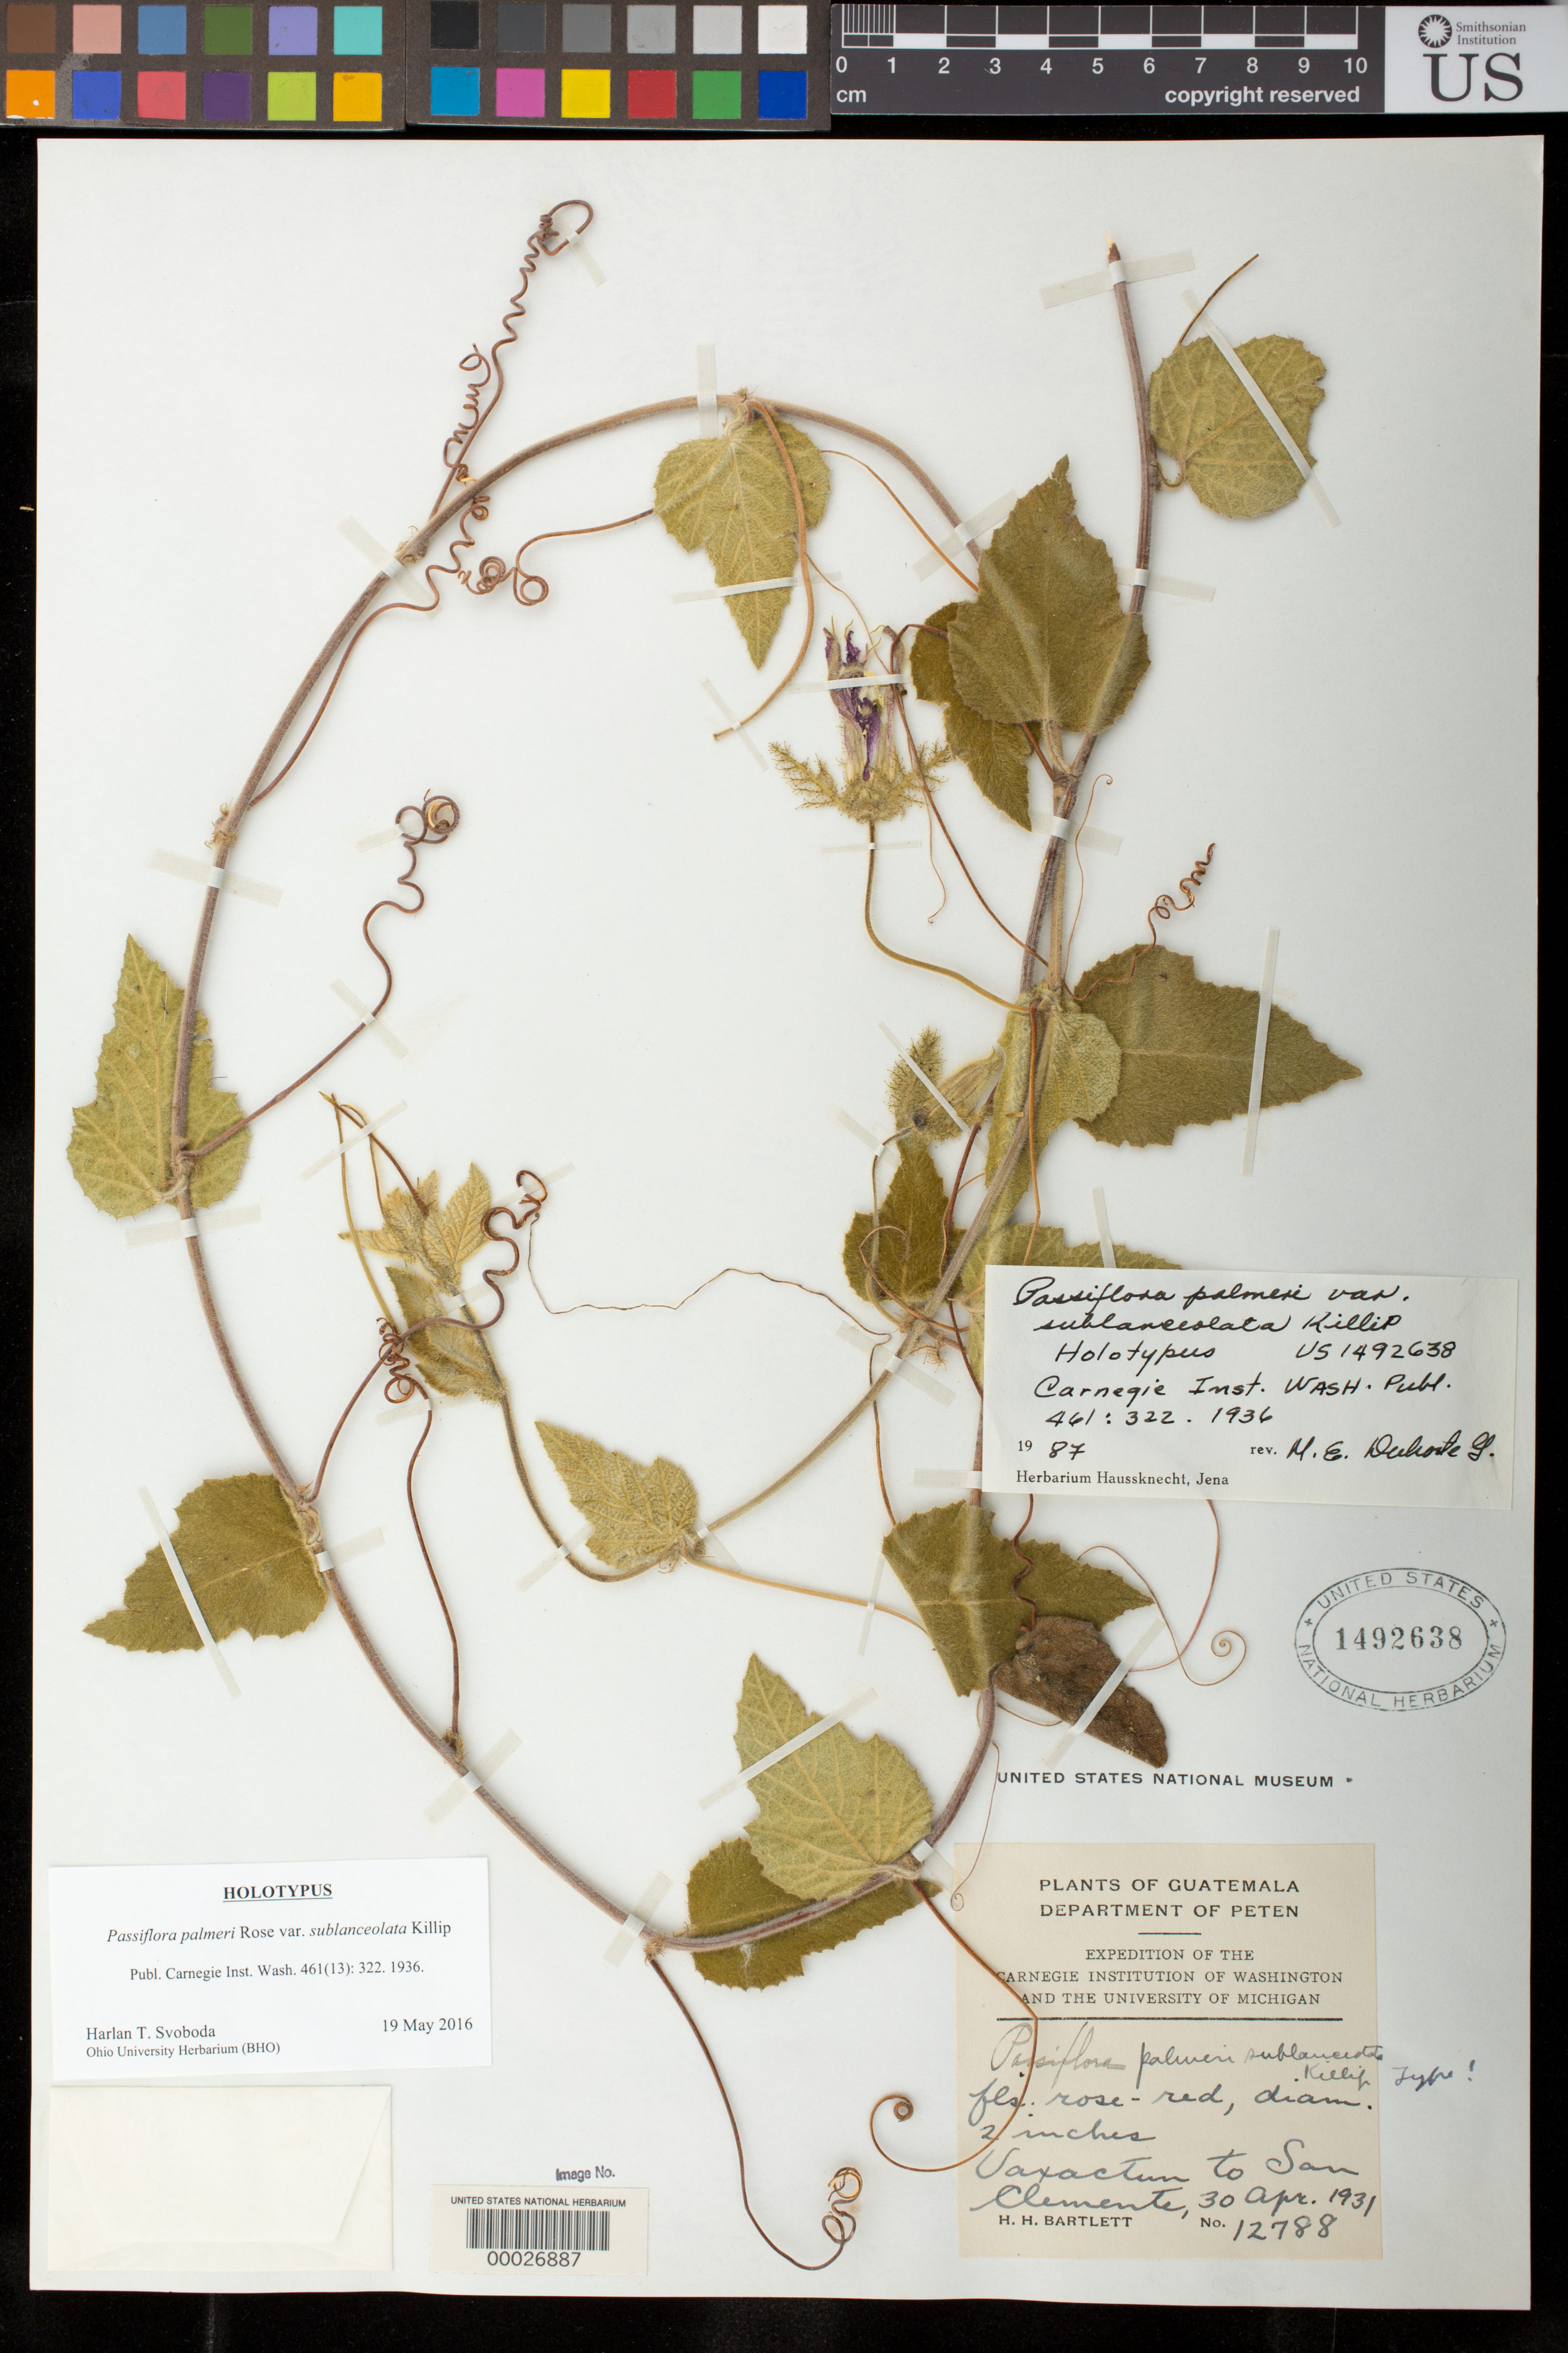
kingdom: Plantae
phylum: Tracheophyta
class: Magnoliopsida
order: Malpighiales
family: Passifloraceae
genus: Passiflora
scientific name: Passiflora palmeri var. sublanceolata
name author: Killip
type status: Holotype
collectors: H. H. Bartlett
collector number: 12788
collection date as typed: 30 Apr 1931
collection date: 1931-04-30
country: Guatemala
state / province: El Petén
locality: Between Uaxactún and San Clemente.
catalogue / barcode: US 1492638